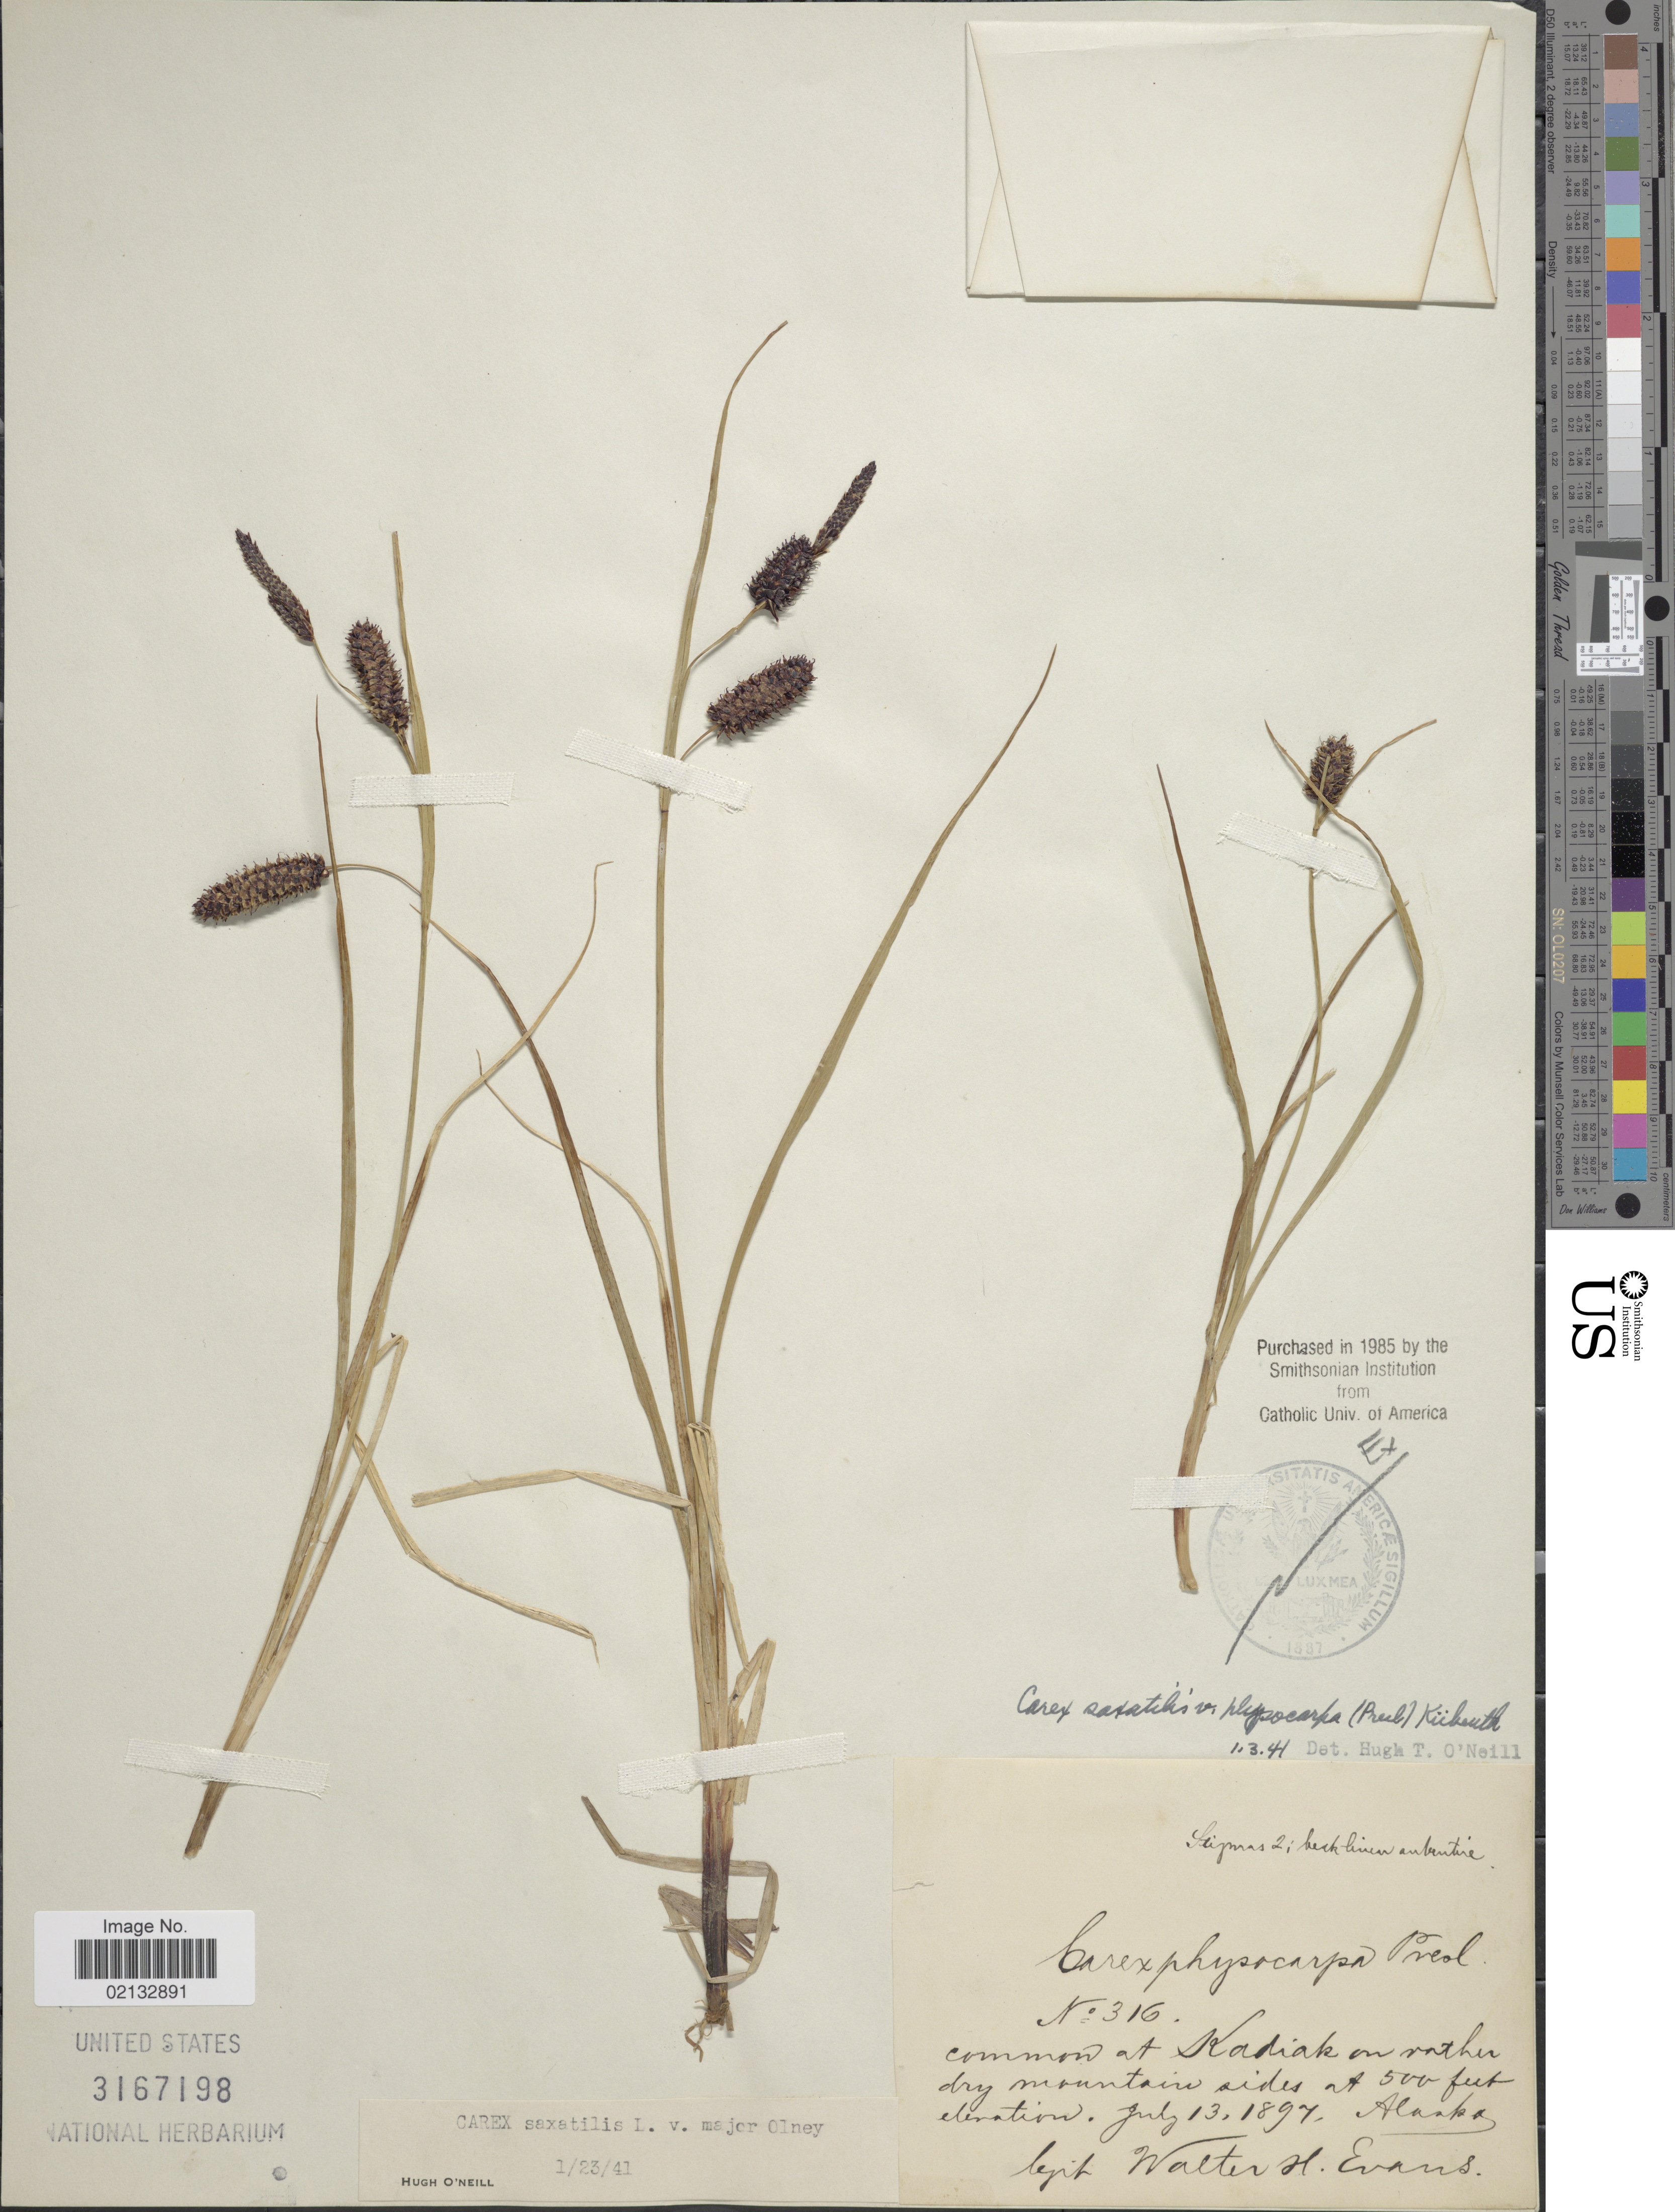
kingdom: Plantae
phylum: Tracheophyta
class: Liliopsida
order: Poales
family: Cyperaceae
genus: Carex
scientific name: Carex saxatilis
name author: L.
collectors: W. H. Evans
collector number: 316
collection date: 1897-07-13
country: United States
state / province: Alaska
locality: Kodiak on rather dry mountain sides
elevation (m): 152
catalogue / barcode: US 3167198